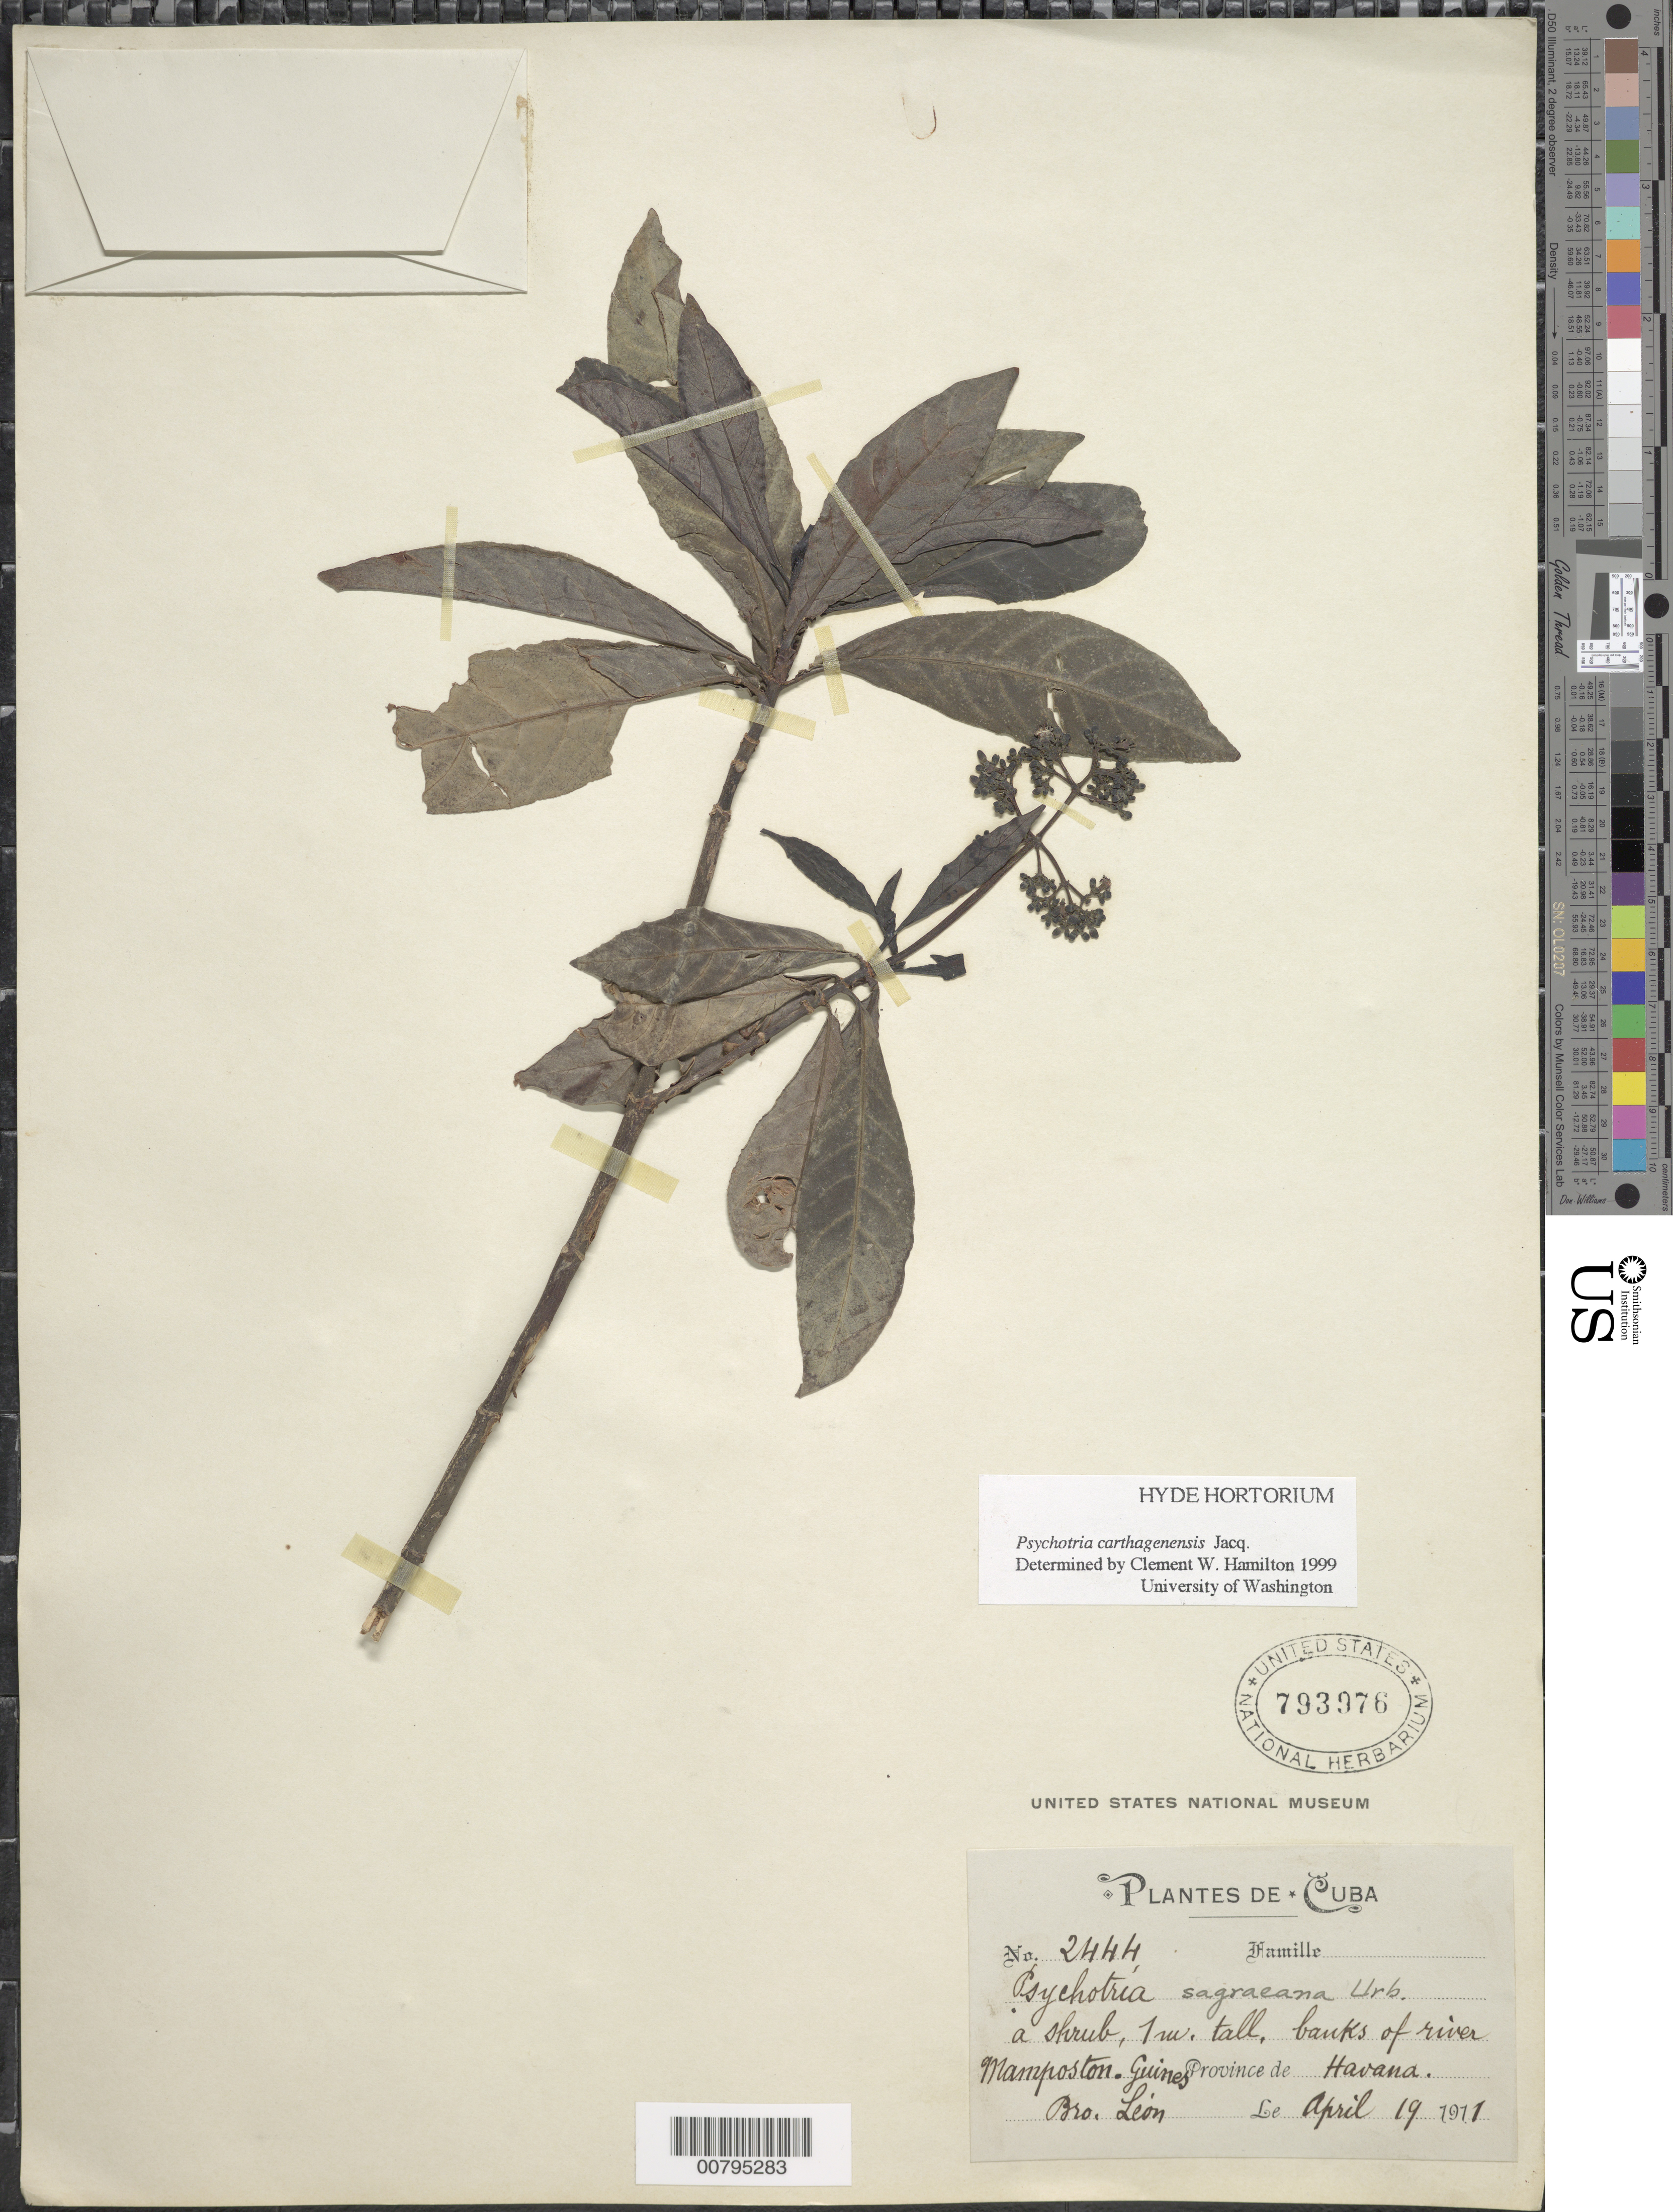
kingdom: Plantae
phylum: Tracheophyta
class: Magnoliopsida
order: Gentianales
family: Rubiaceae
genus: Psychotria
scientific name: Psychotria carthagenensis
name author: Jacq.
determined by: Hamilton, C. W.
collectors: Bro. León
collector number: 2444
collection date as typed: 19 Apr 1911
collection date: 1911-04-19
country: Cuba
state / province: La Habana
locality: Mamposton. Guines.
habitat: Banks of river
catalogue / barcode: US 793976